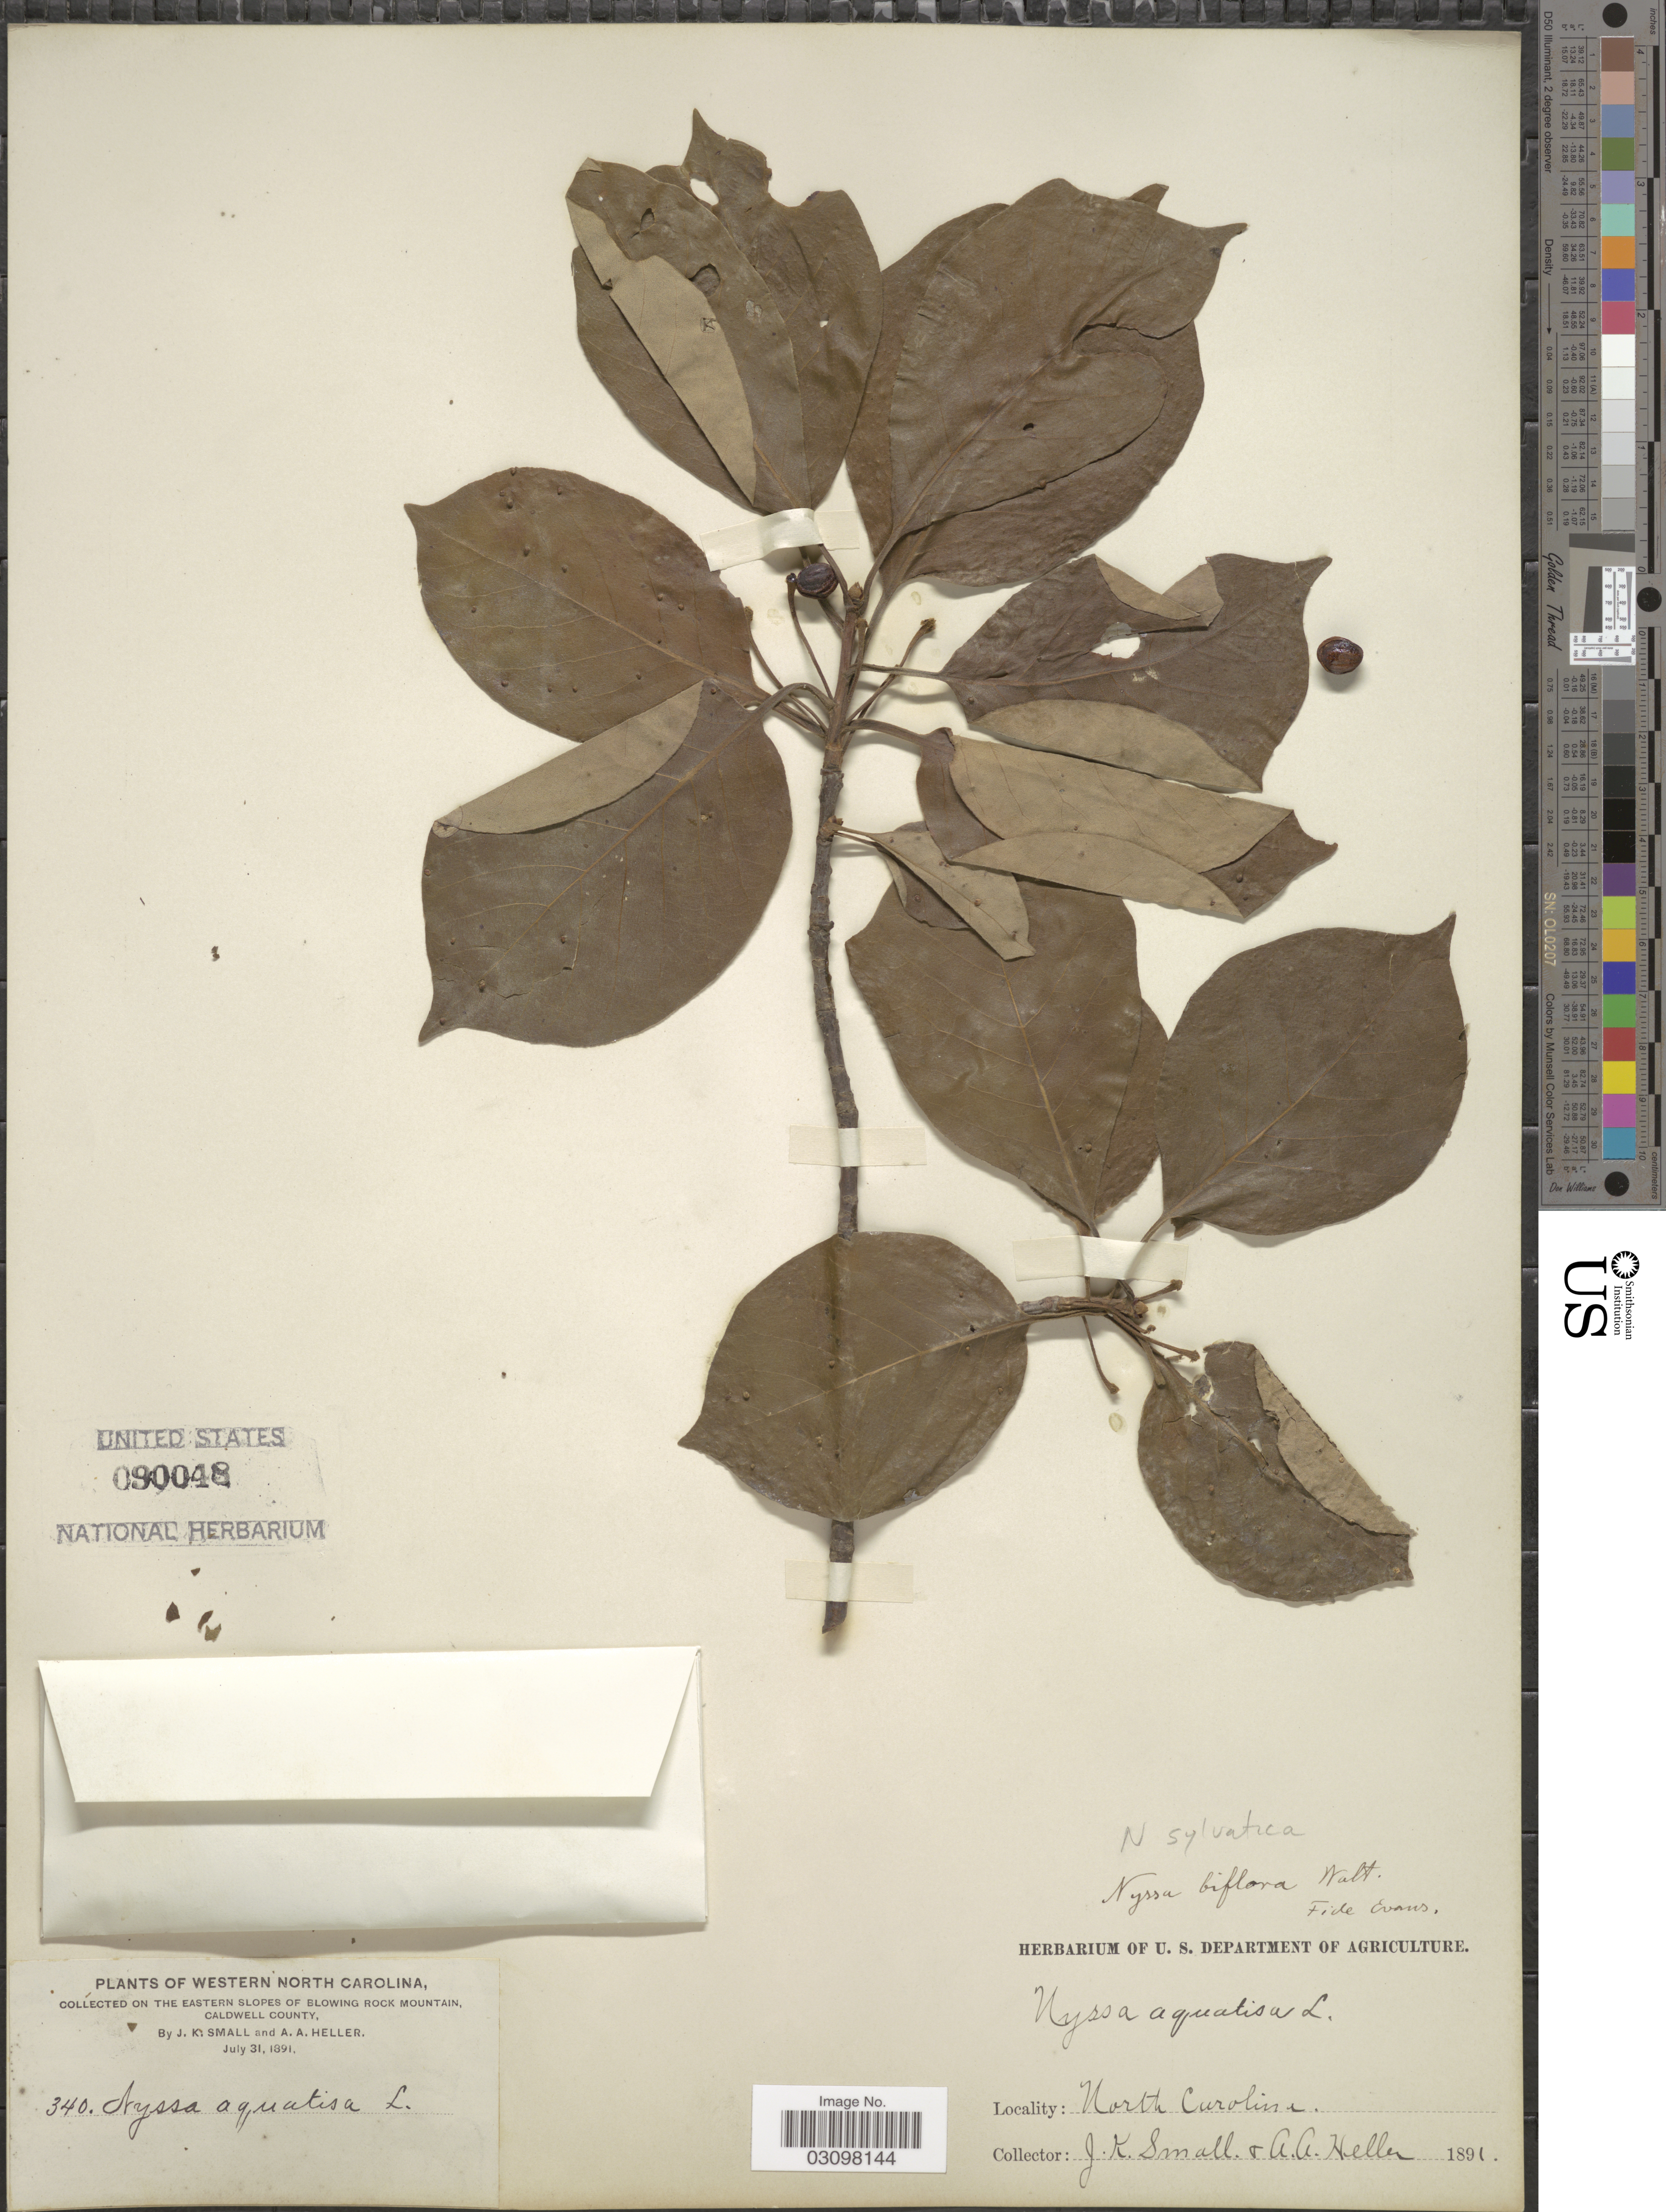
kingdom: Plantae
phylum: Tracheophyta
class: Magnoliopsida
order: Cornales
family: Nyssaceae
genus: Nyssa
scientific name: Nyssa sylvatica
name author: Marshall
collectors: J. K. Small & A. A. Heller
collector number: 340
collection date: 1891-07-31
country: United States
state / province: North Carolina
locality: Western North Carolina. On the eastern slopes of Blowing Rock Mountain, Caldwell County.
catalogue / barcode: US 90048